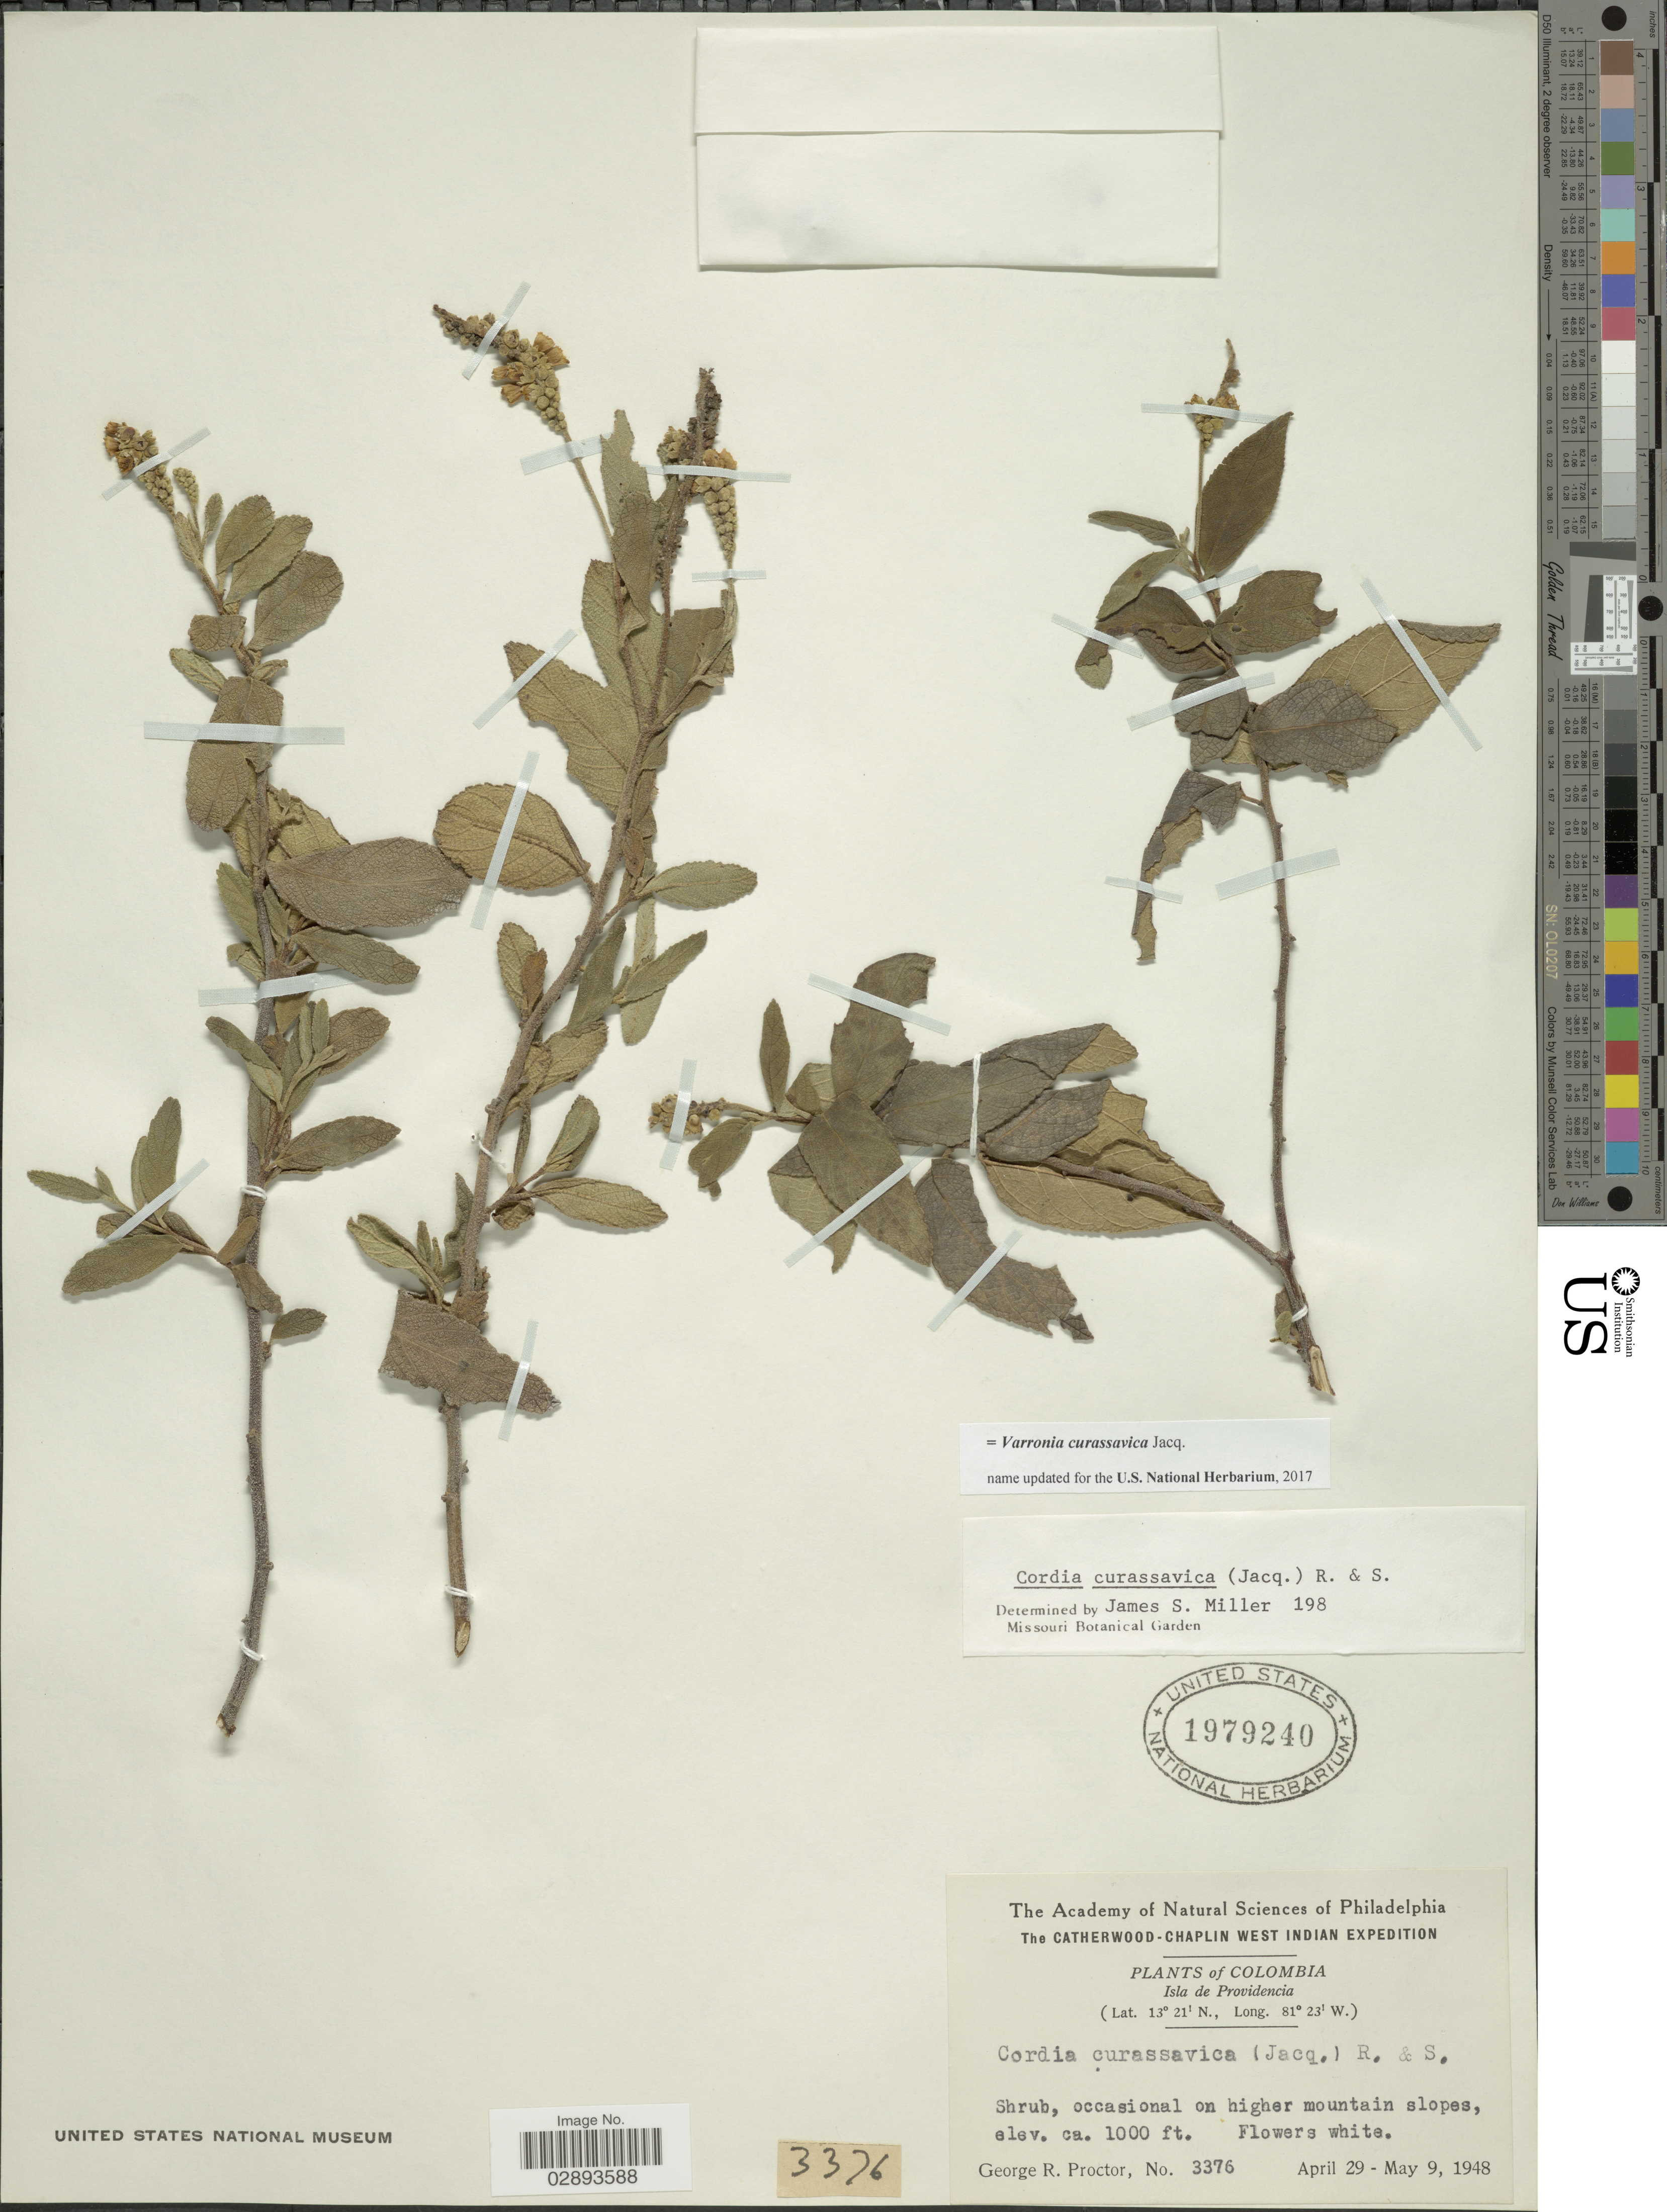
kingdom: Plantae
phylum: Tracheophyta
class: Magnoliopsida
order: Boraginales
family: Cordiaceae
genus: Varronia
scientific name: Varronia curassavica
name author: Jacq.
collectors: G. Proctor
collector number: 3376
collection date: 1948-04-29/1948-05-09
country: Colombia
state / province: San Andres y Providencia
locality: Isla de Providencia.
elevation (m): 305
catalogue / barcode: US 1979240